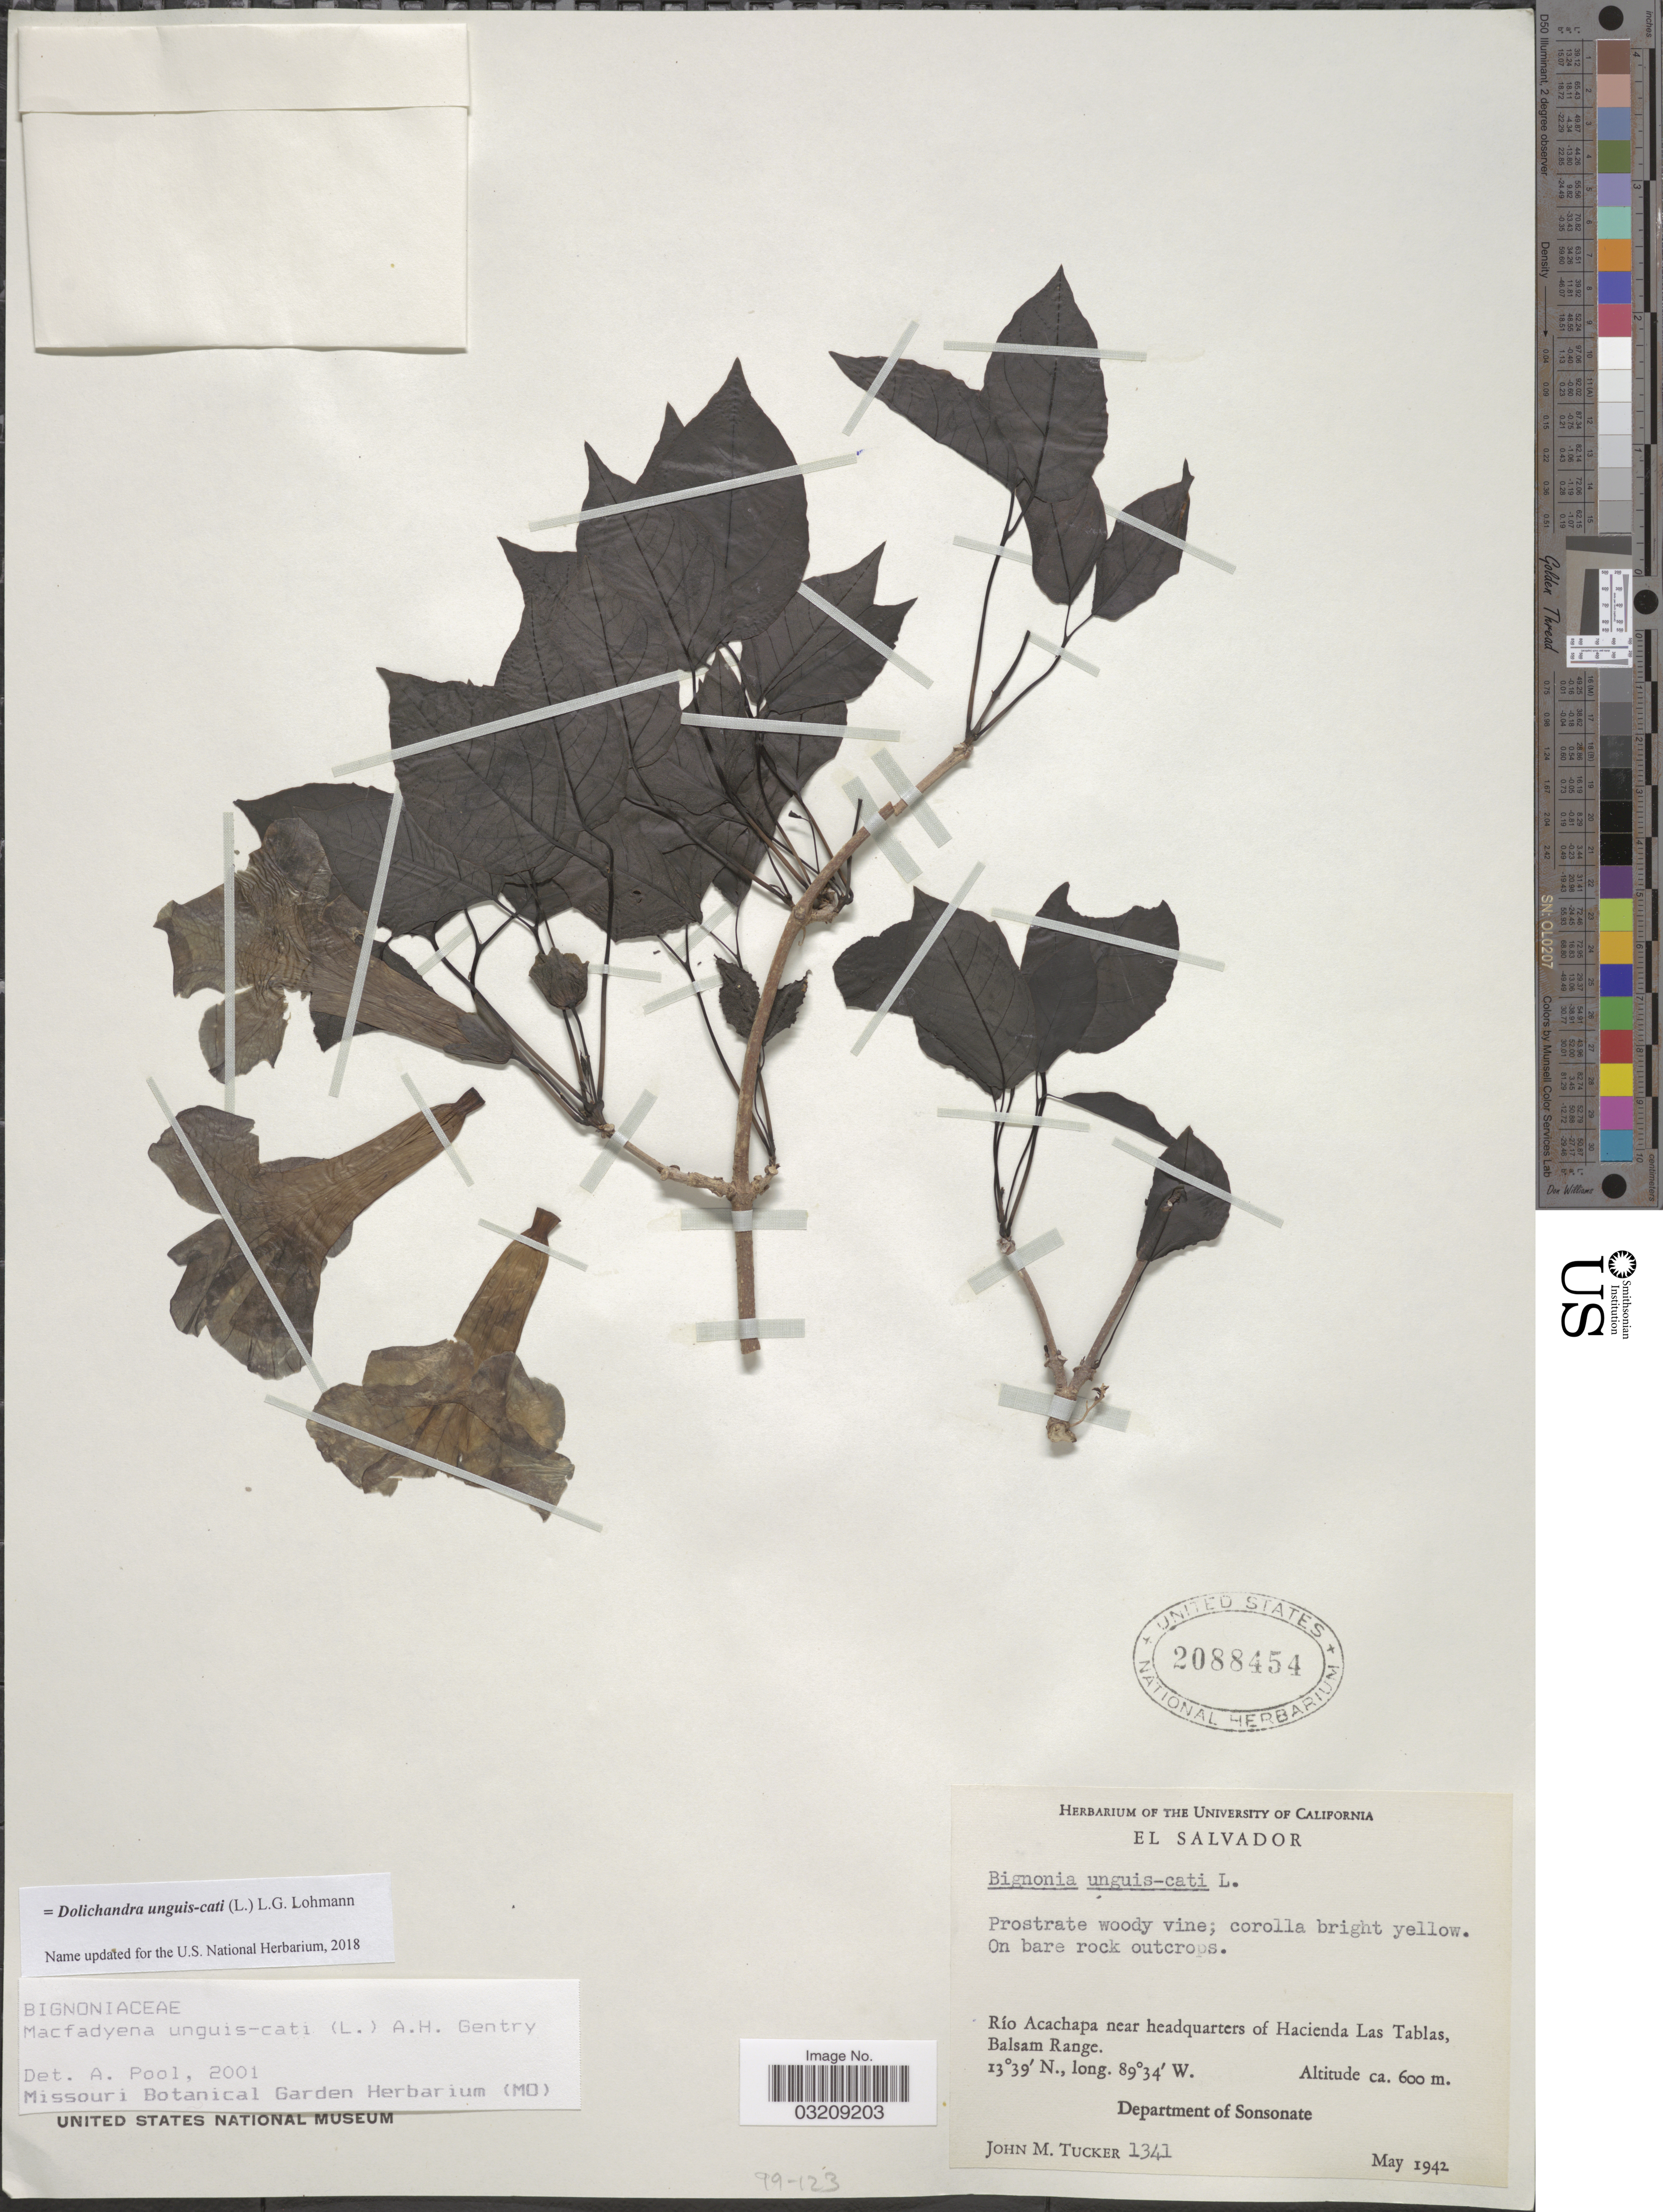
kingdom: Plantae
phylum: Tracheophyta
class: Magnoliopsida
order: Lamiales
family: Bignoniaceae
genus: Dolichandra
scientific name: Dolichandra unguis-cati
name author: (L.) L.G. Lohmann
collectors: J. M. Tucker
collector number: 1341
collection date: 1942-05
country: El Salvador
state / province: Sonsonate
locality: Río Acachapa near headquarters of Hacienda Las Tablas, Balsam Range. Department of Sonsonate.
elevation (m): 600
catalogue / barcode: US 2088454